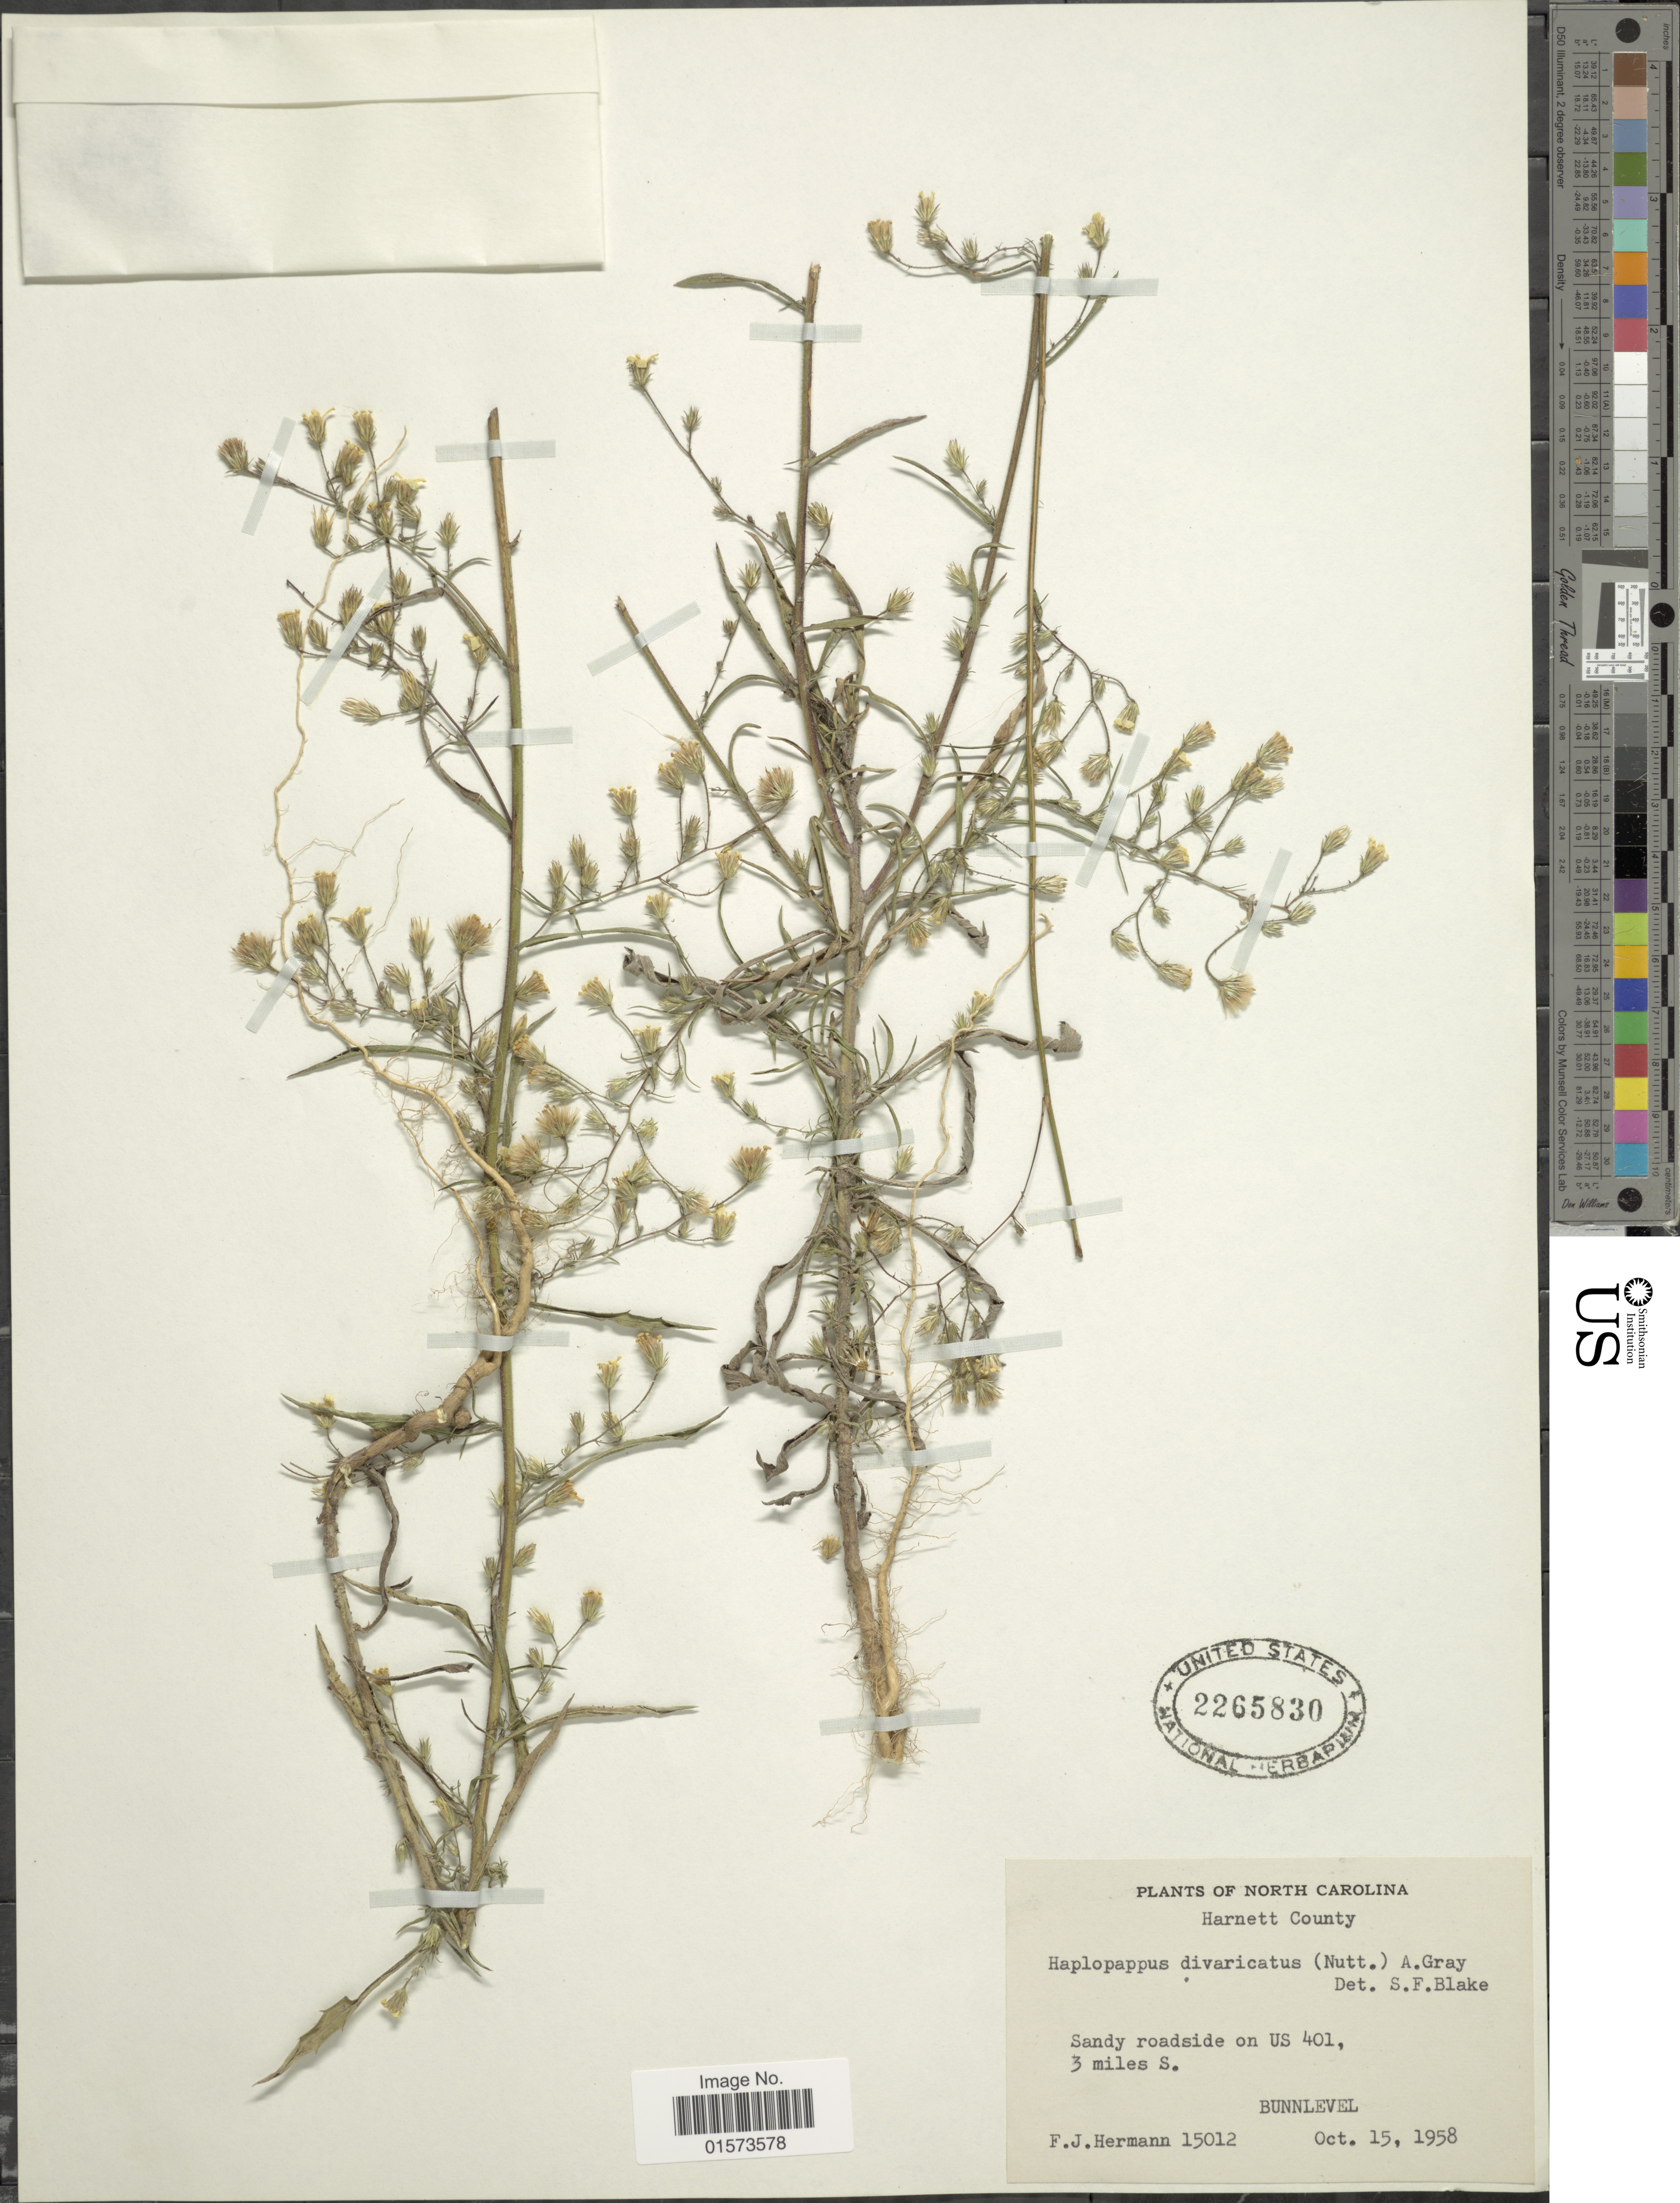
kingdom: Plantae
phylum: Tracheophyta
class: Magnoliopsida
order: Asterales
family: Asteraceae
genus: Croptilon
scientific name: Croptilon divaricatum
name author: (Nutt.) Raf.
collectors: F. J. Hermann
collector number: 15012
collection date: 1958-10-15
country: United States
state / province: North Carolina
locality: Harnett County, Sandy roadside on US 401, 3 miles So. Bunnlevel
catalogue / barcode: US 2265830